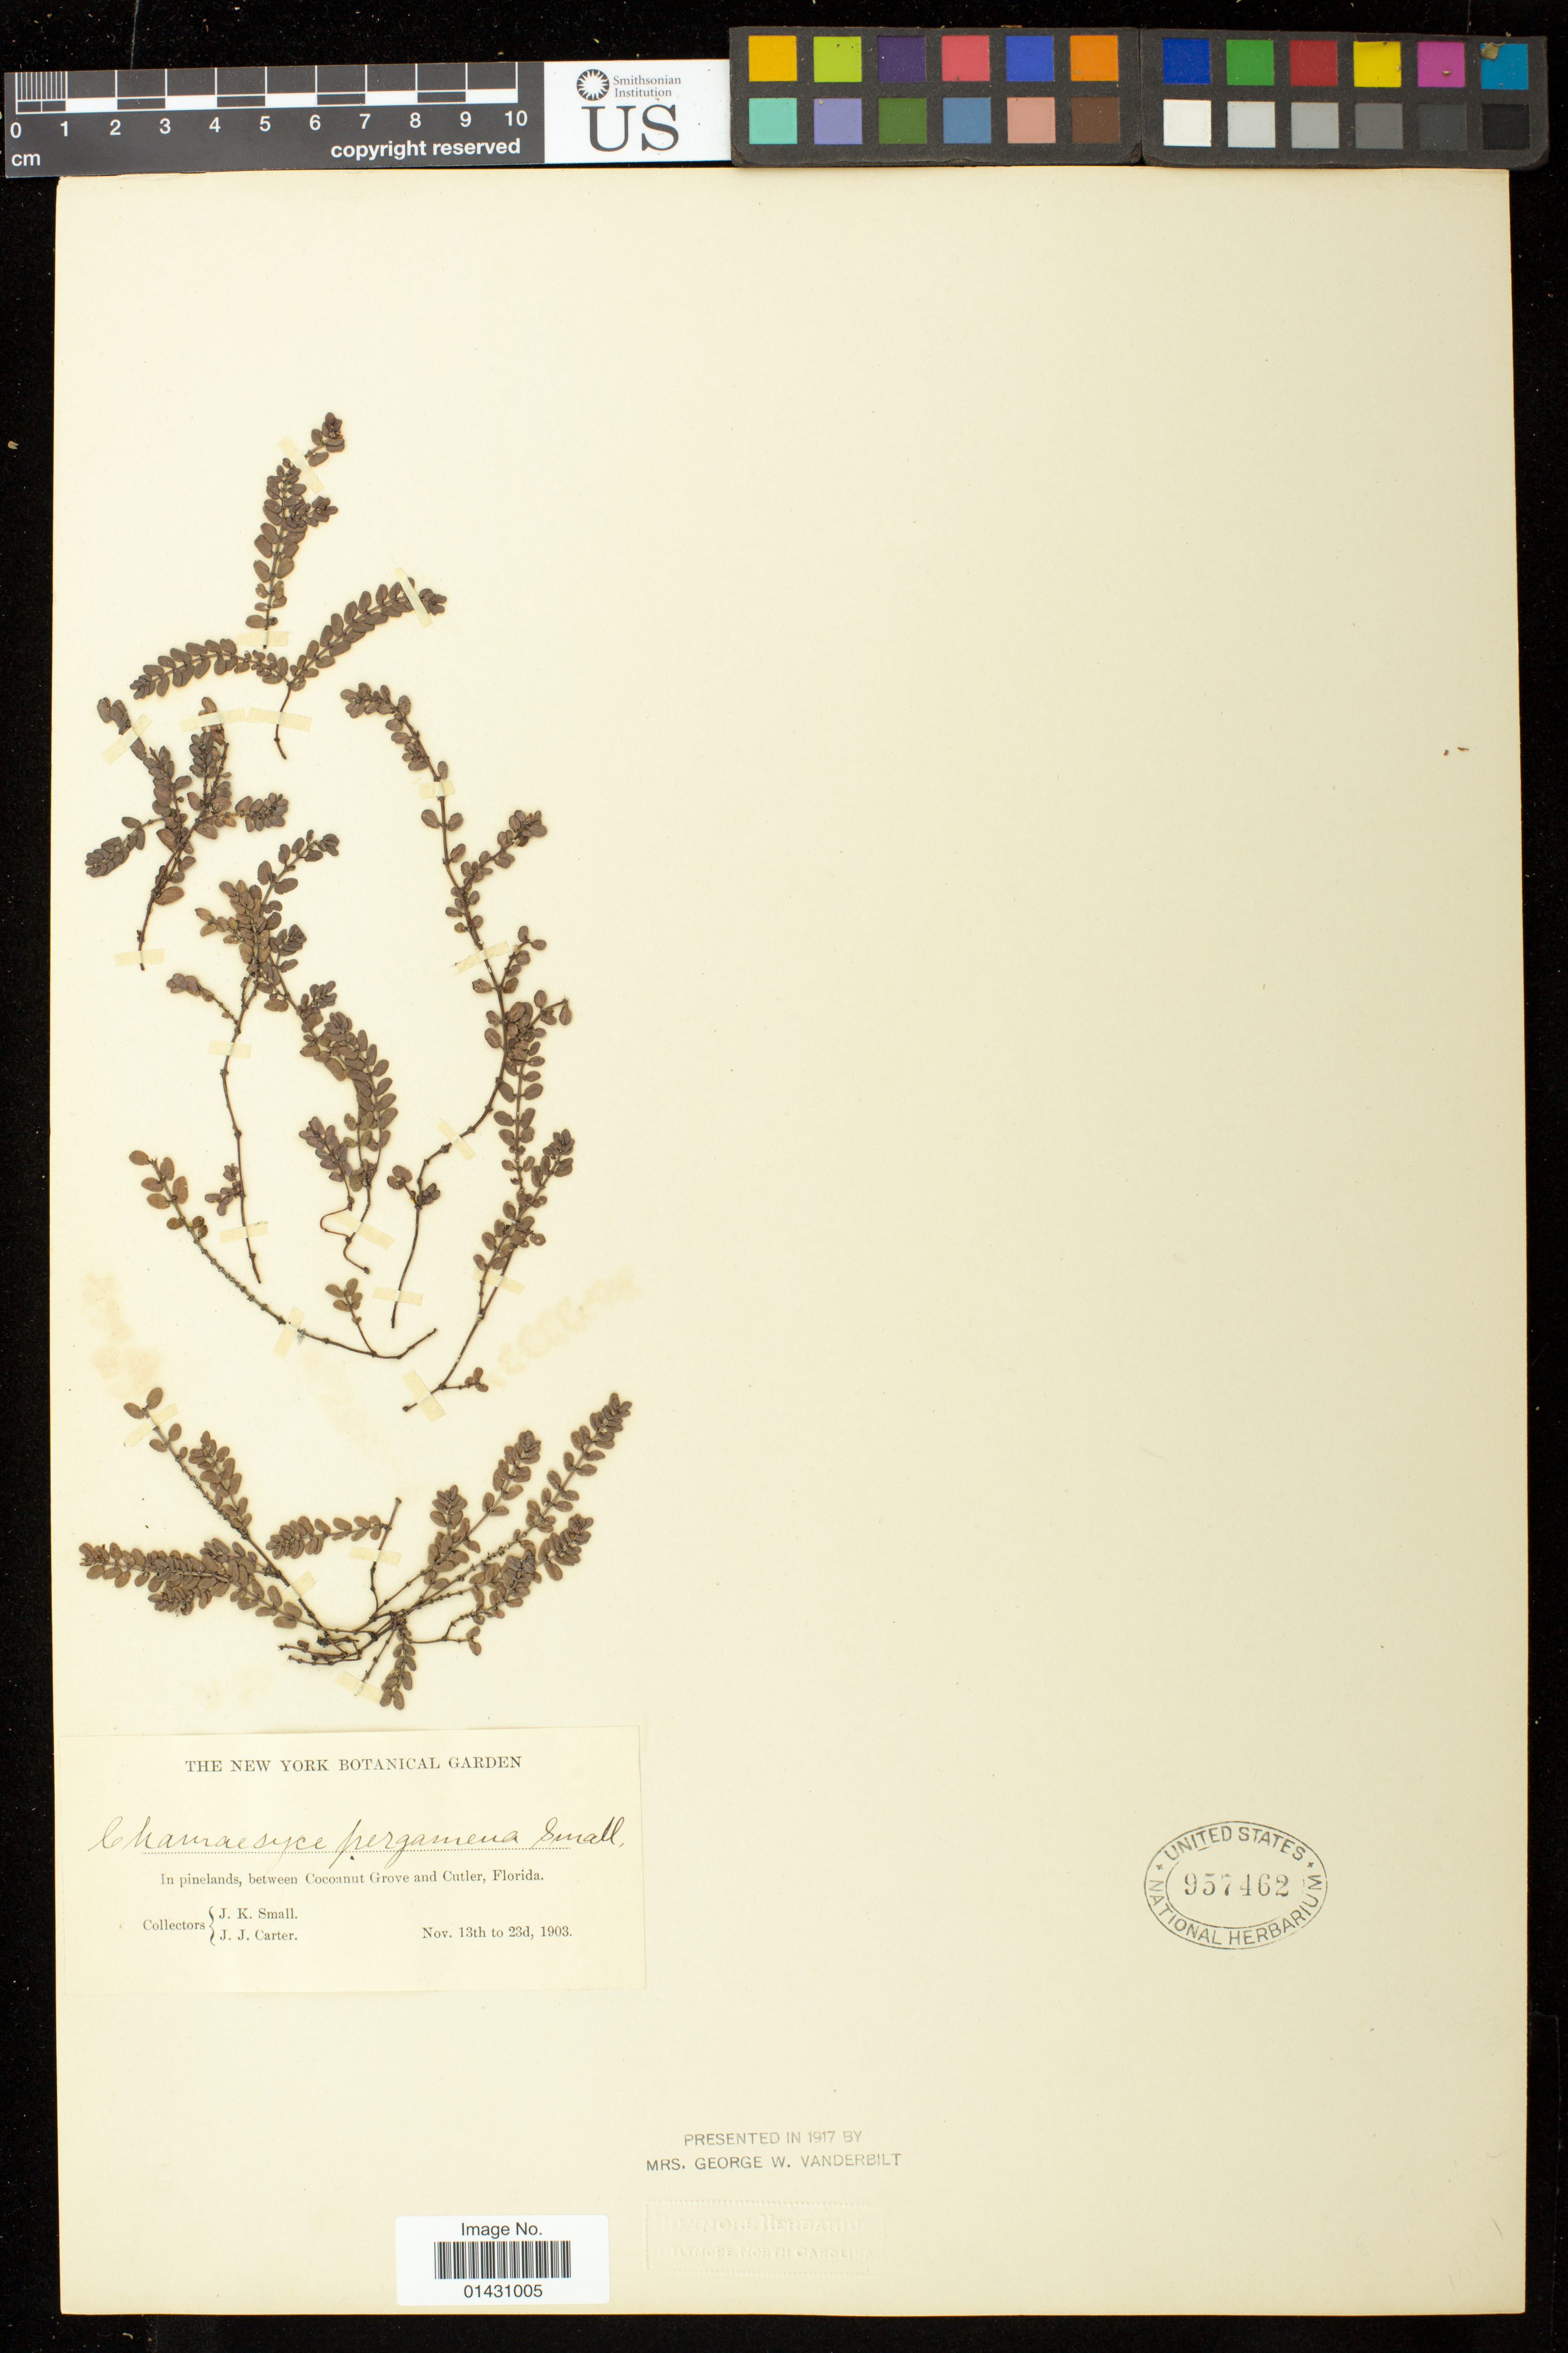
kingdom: Plantae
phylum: Tracheophyta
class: Magnoliopsida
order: Malpighiales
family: Euphorbiaceae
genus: Euphorbia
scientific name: Euphorbia pergamena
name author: Small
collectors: J. K. Small & J. J. Carter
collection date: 1903-11-13/1903-11-23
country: United States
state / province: Florida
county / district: Miami-Dade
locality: In pinelands, between Cocoanut Grove and Cutler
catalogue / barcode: US 957462